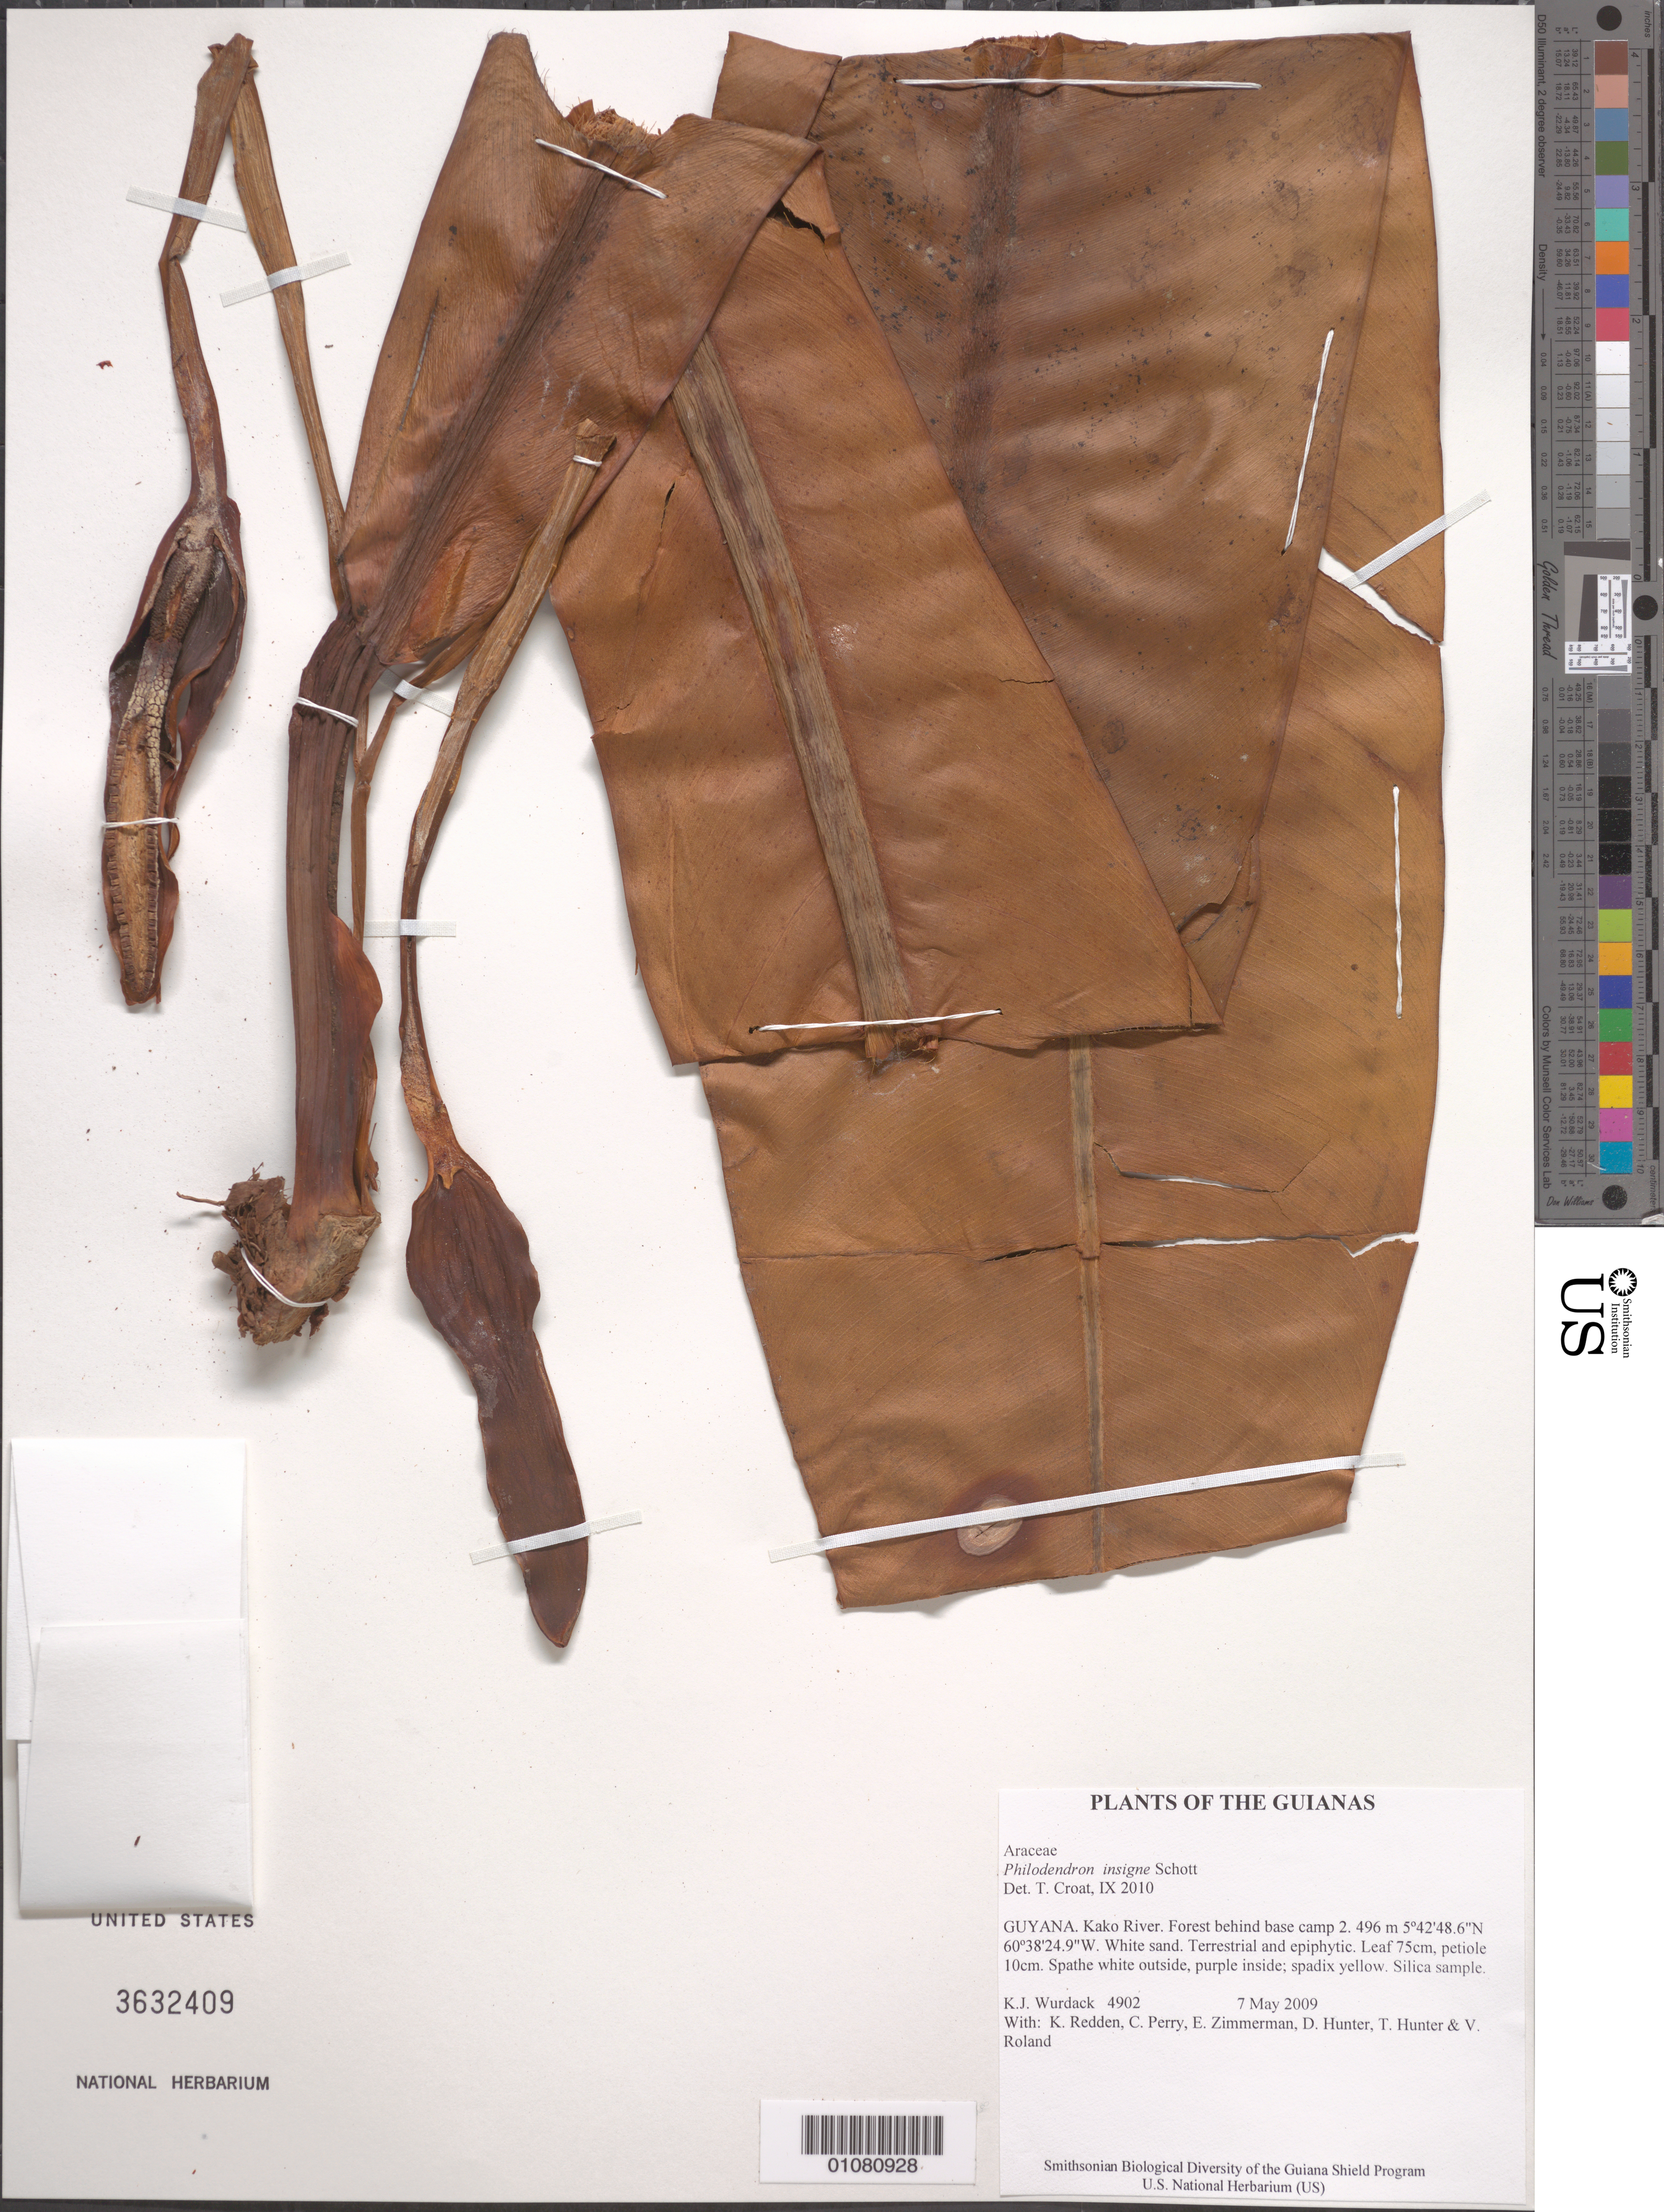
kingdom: Plantae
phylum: Tracheophyta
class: Liliopsida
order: Alismatales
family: Araceae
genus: Philodendron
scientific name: Philodendron insigne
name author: Schott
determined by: Croat, Thomas B., Missouri Botanical Garden (MO)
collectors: K. Wurdack, K. M. Redden, C. Perry, E. Zimmerman, D. Hunter, T. Hunter & V. Roland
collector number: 4902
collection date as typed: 7 May 2009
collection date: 2009-05-07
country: Guyana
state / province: Cuyuni-Mazaruni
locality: Kako River. Forest behind base camp 2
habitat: White sand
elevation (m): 496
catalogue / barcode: US 3632409